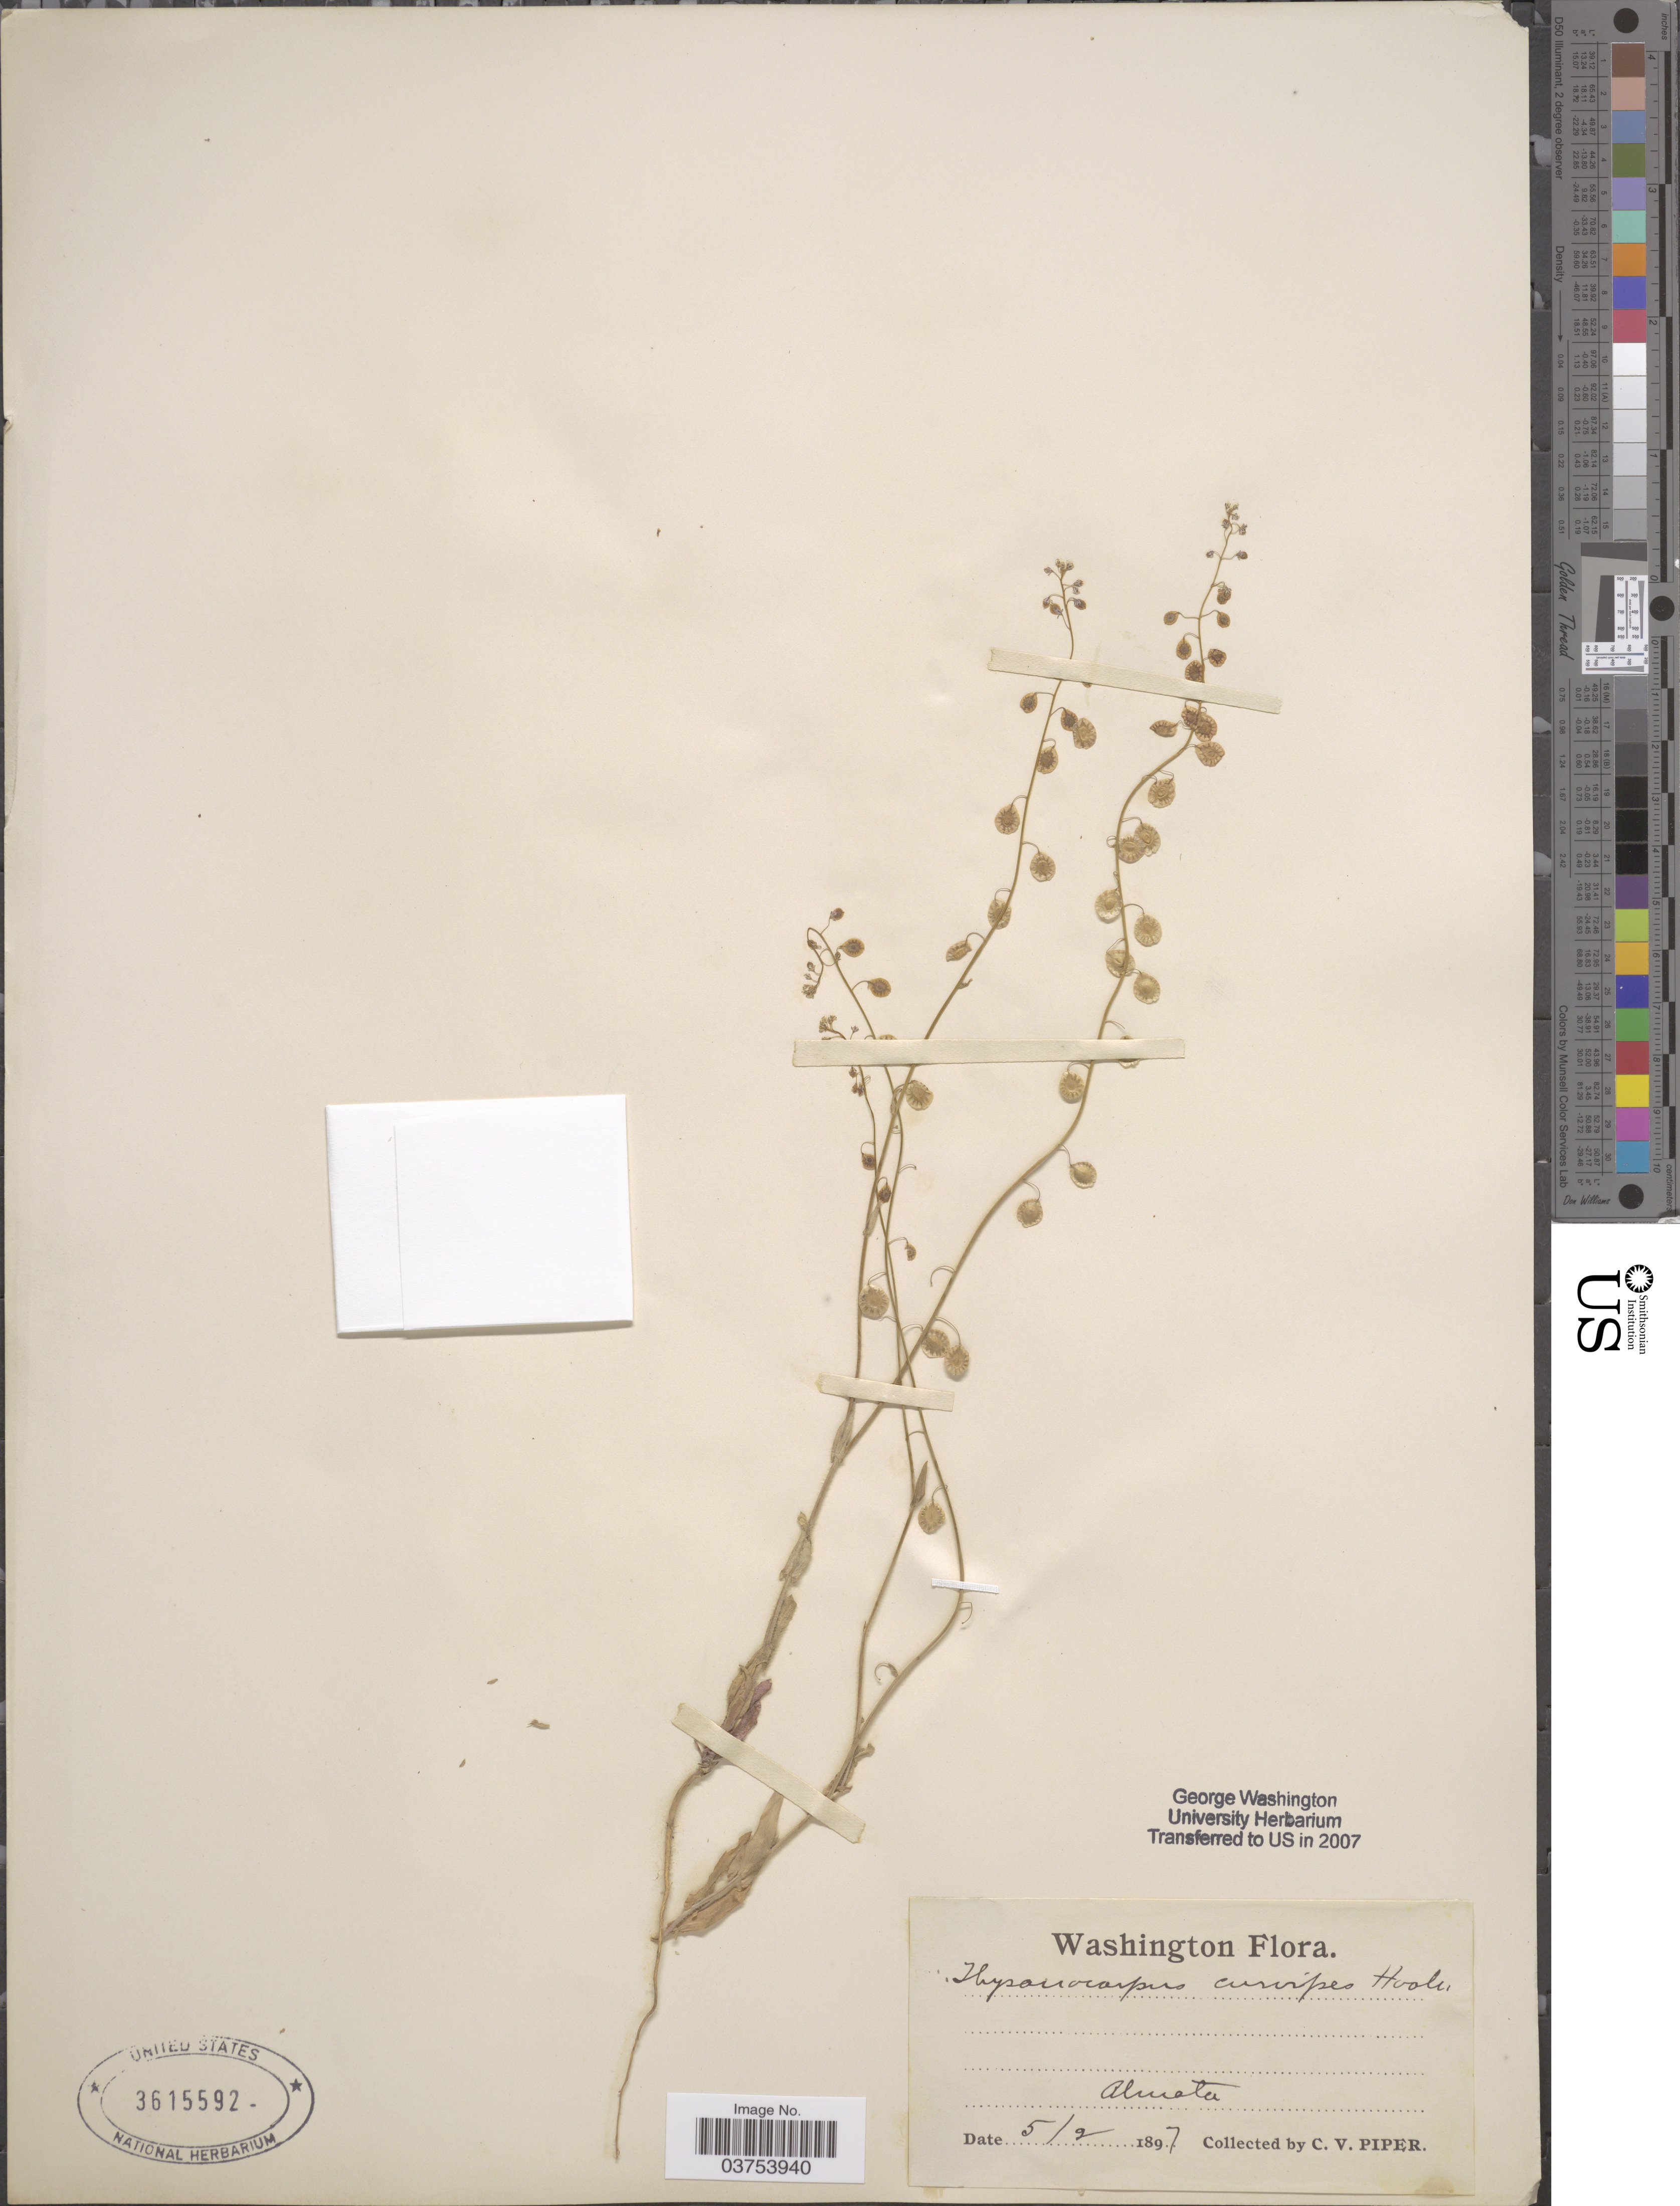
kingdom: Plantae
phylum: Tracheophyta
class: Magnoliopsida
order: Brassicales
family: Brassicaceae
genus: Thysanocarpus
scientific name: Thysanocarpus curvipes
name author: Hook.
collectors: C. V. Piper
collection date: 1897-05-02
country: United States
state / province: Washington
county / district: Whitman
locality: Almota.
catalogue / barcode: US 3615592